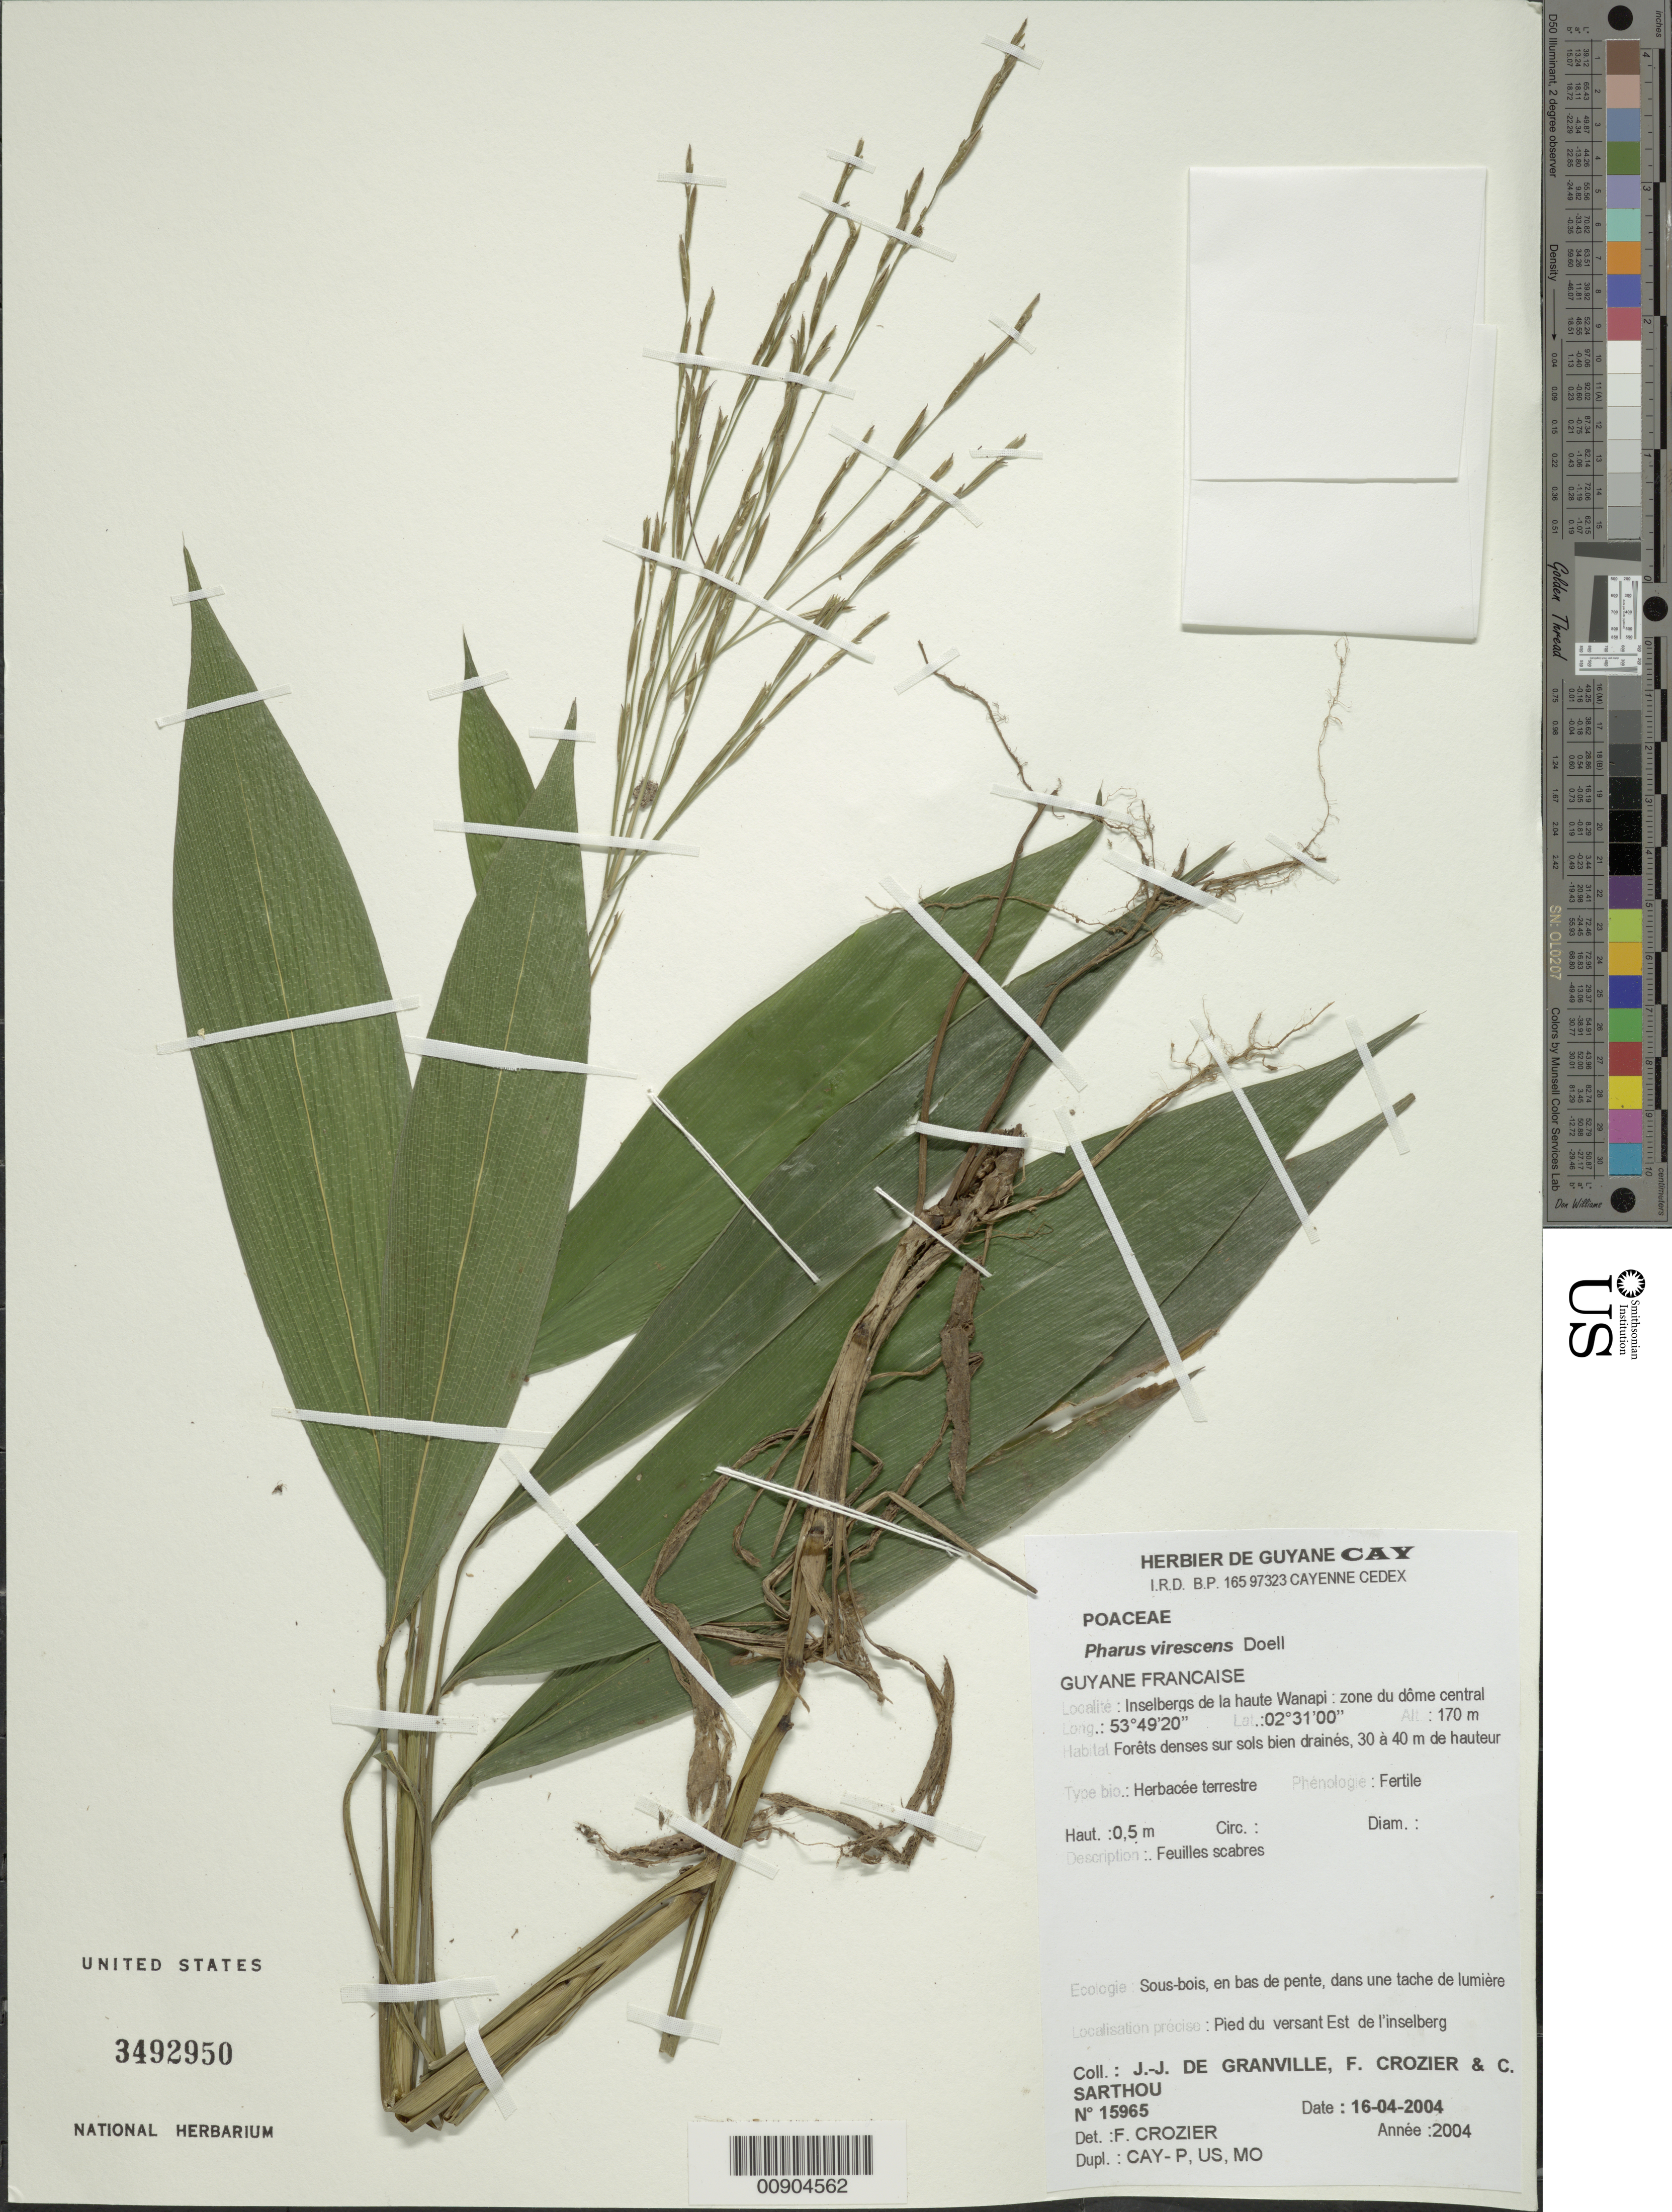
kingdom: Plantae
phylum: Tracheophyta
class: Liliopsida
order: Poales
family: Poaceae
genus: Pharus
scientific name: Pharus virescens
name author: Döll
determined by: Crozier, F.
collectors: J.-J. de Granville, F. Crozier & C. Sarthou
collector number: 15965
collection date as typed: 16-Apr-04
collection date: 2004-04-16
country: French Guiana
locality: Inselbergs de la haute Wanapi, versant est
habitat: Forêts denses sur sols bien drainés, 30-40 m de haut.; sous bois, en bas de pente, dans une tache de lumière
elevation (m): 170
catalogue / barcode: US 3492950